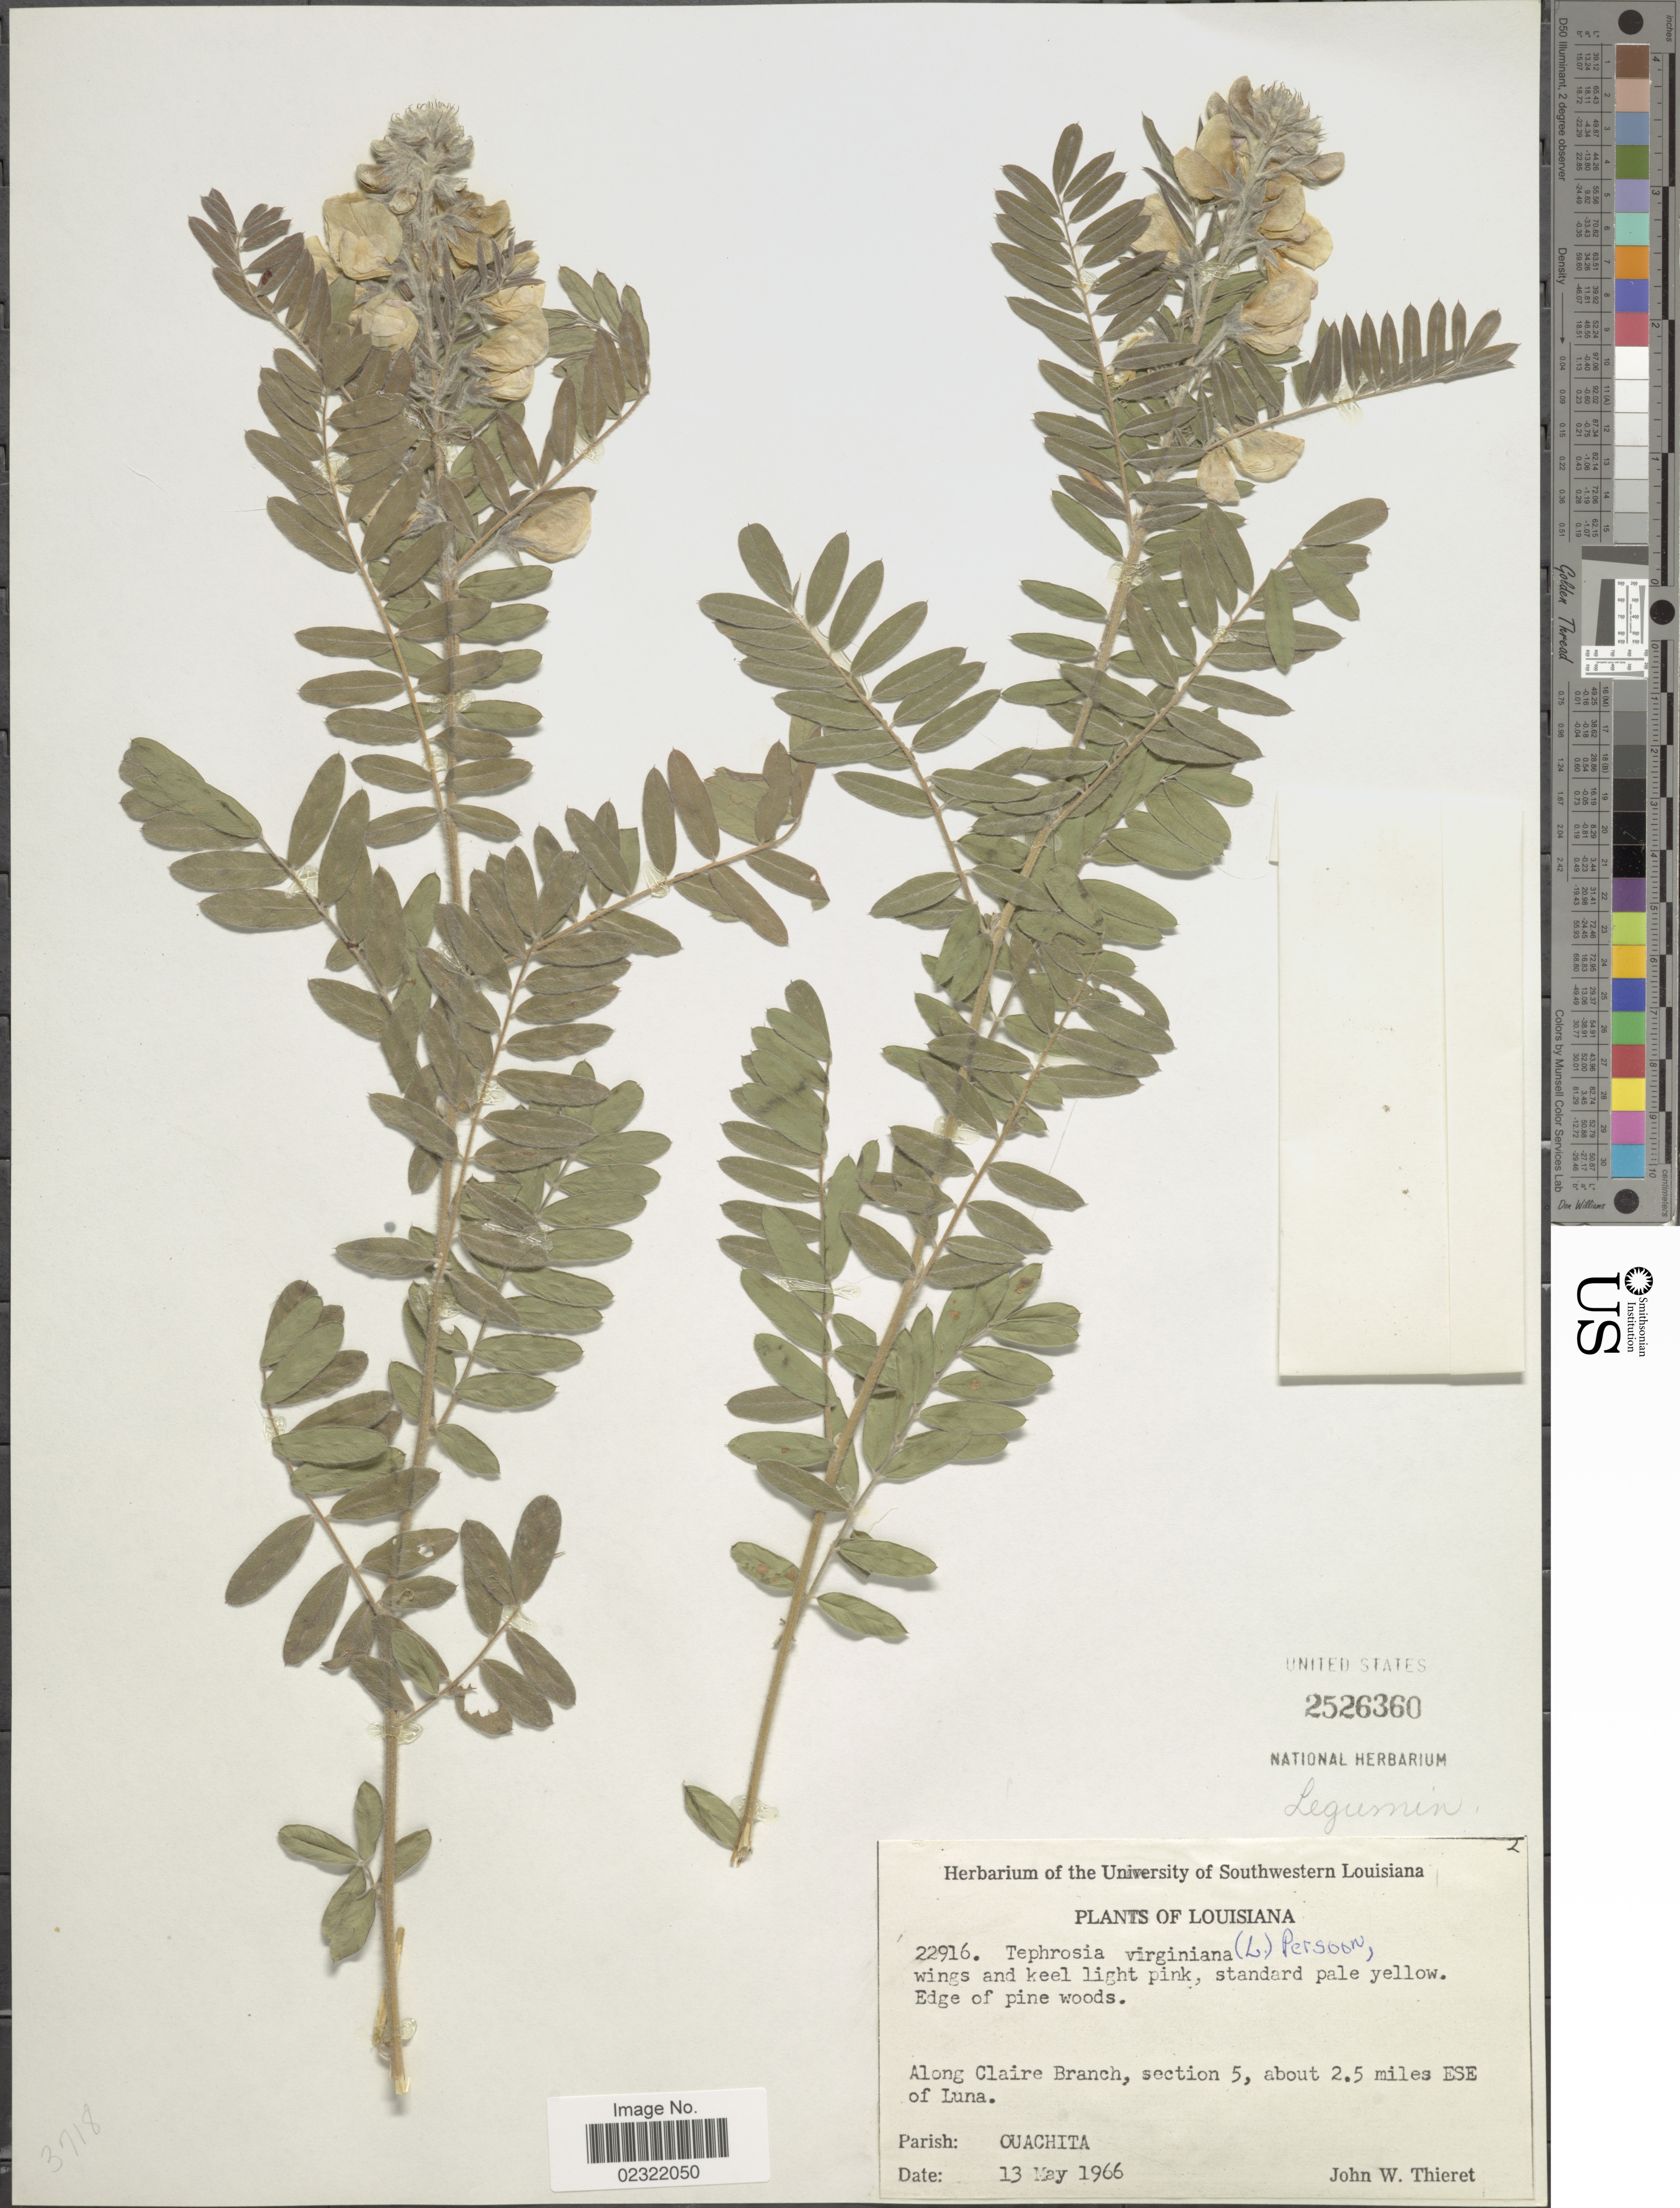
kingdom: Plantae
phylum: Tracheophyta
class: Magnoliopsida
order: Fabales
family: Fabaceae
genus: Tephrosia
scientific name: Tephrosia virginiana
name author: (L.) Pers.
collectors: J. W. Thieret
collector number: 22916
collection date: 1966-05-13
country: United States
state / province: Louisiana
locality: Along Claire Branch, section 5, about 2.5 miles ESE of Luna, Parish: Ouachita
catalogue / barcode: US 2526360